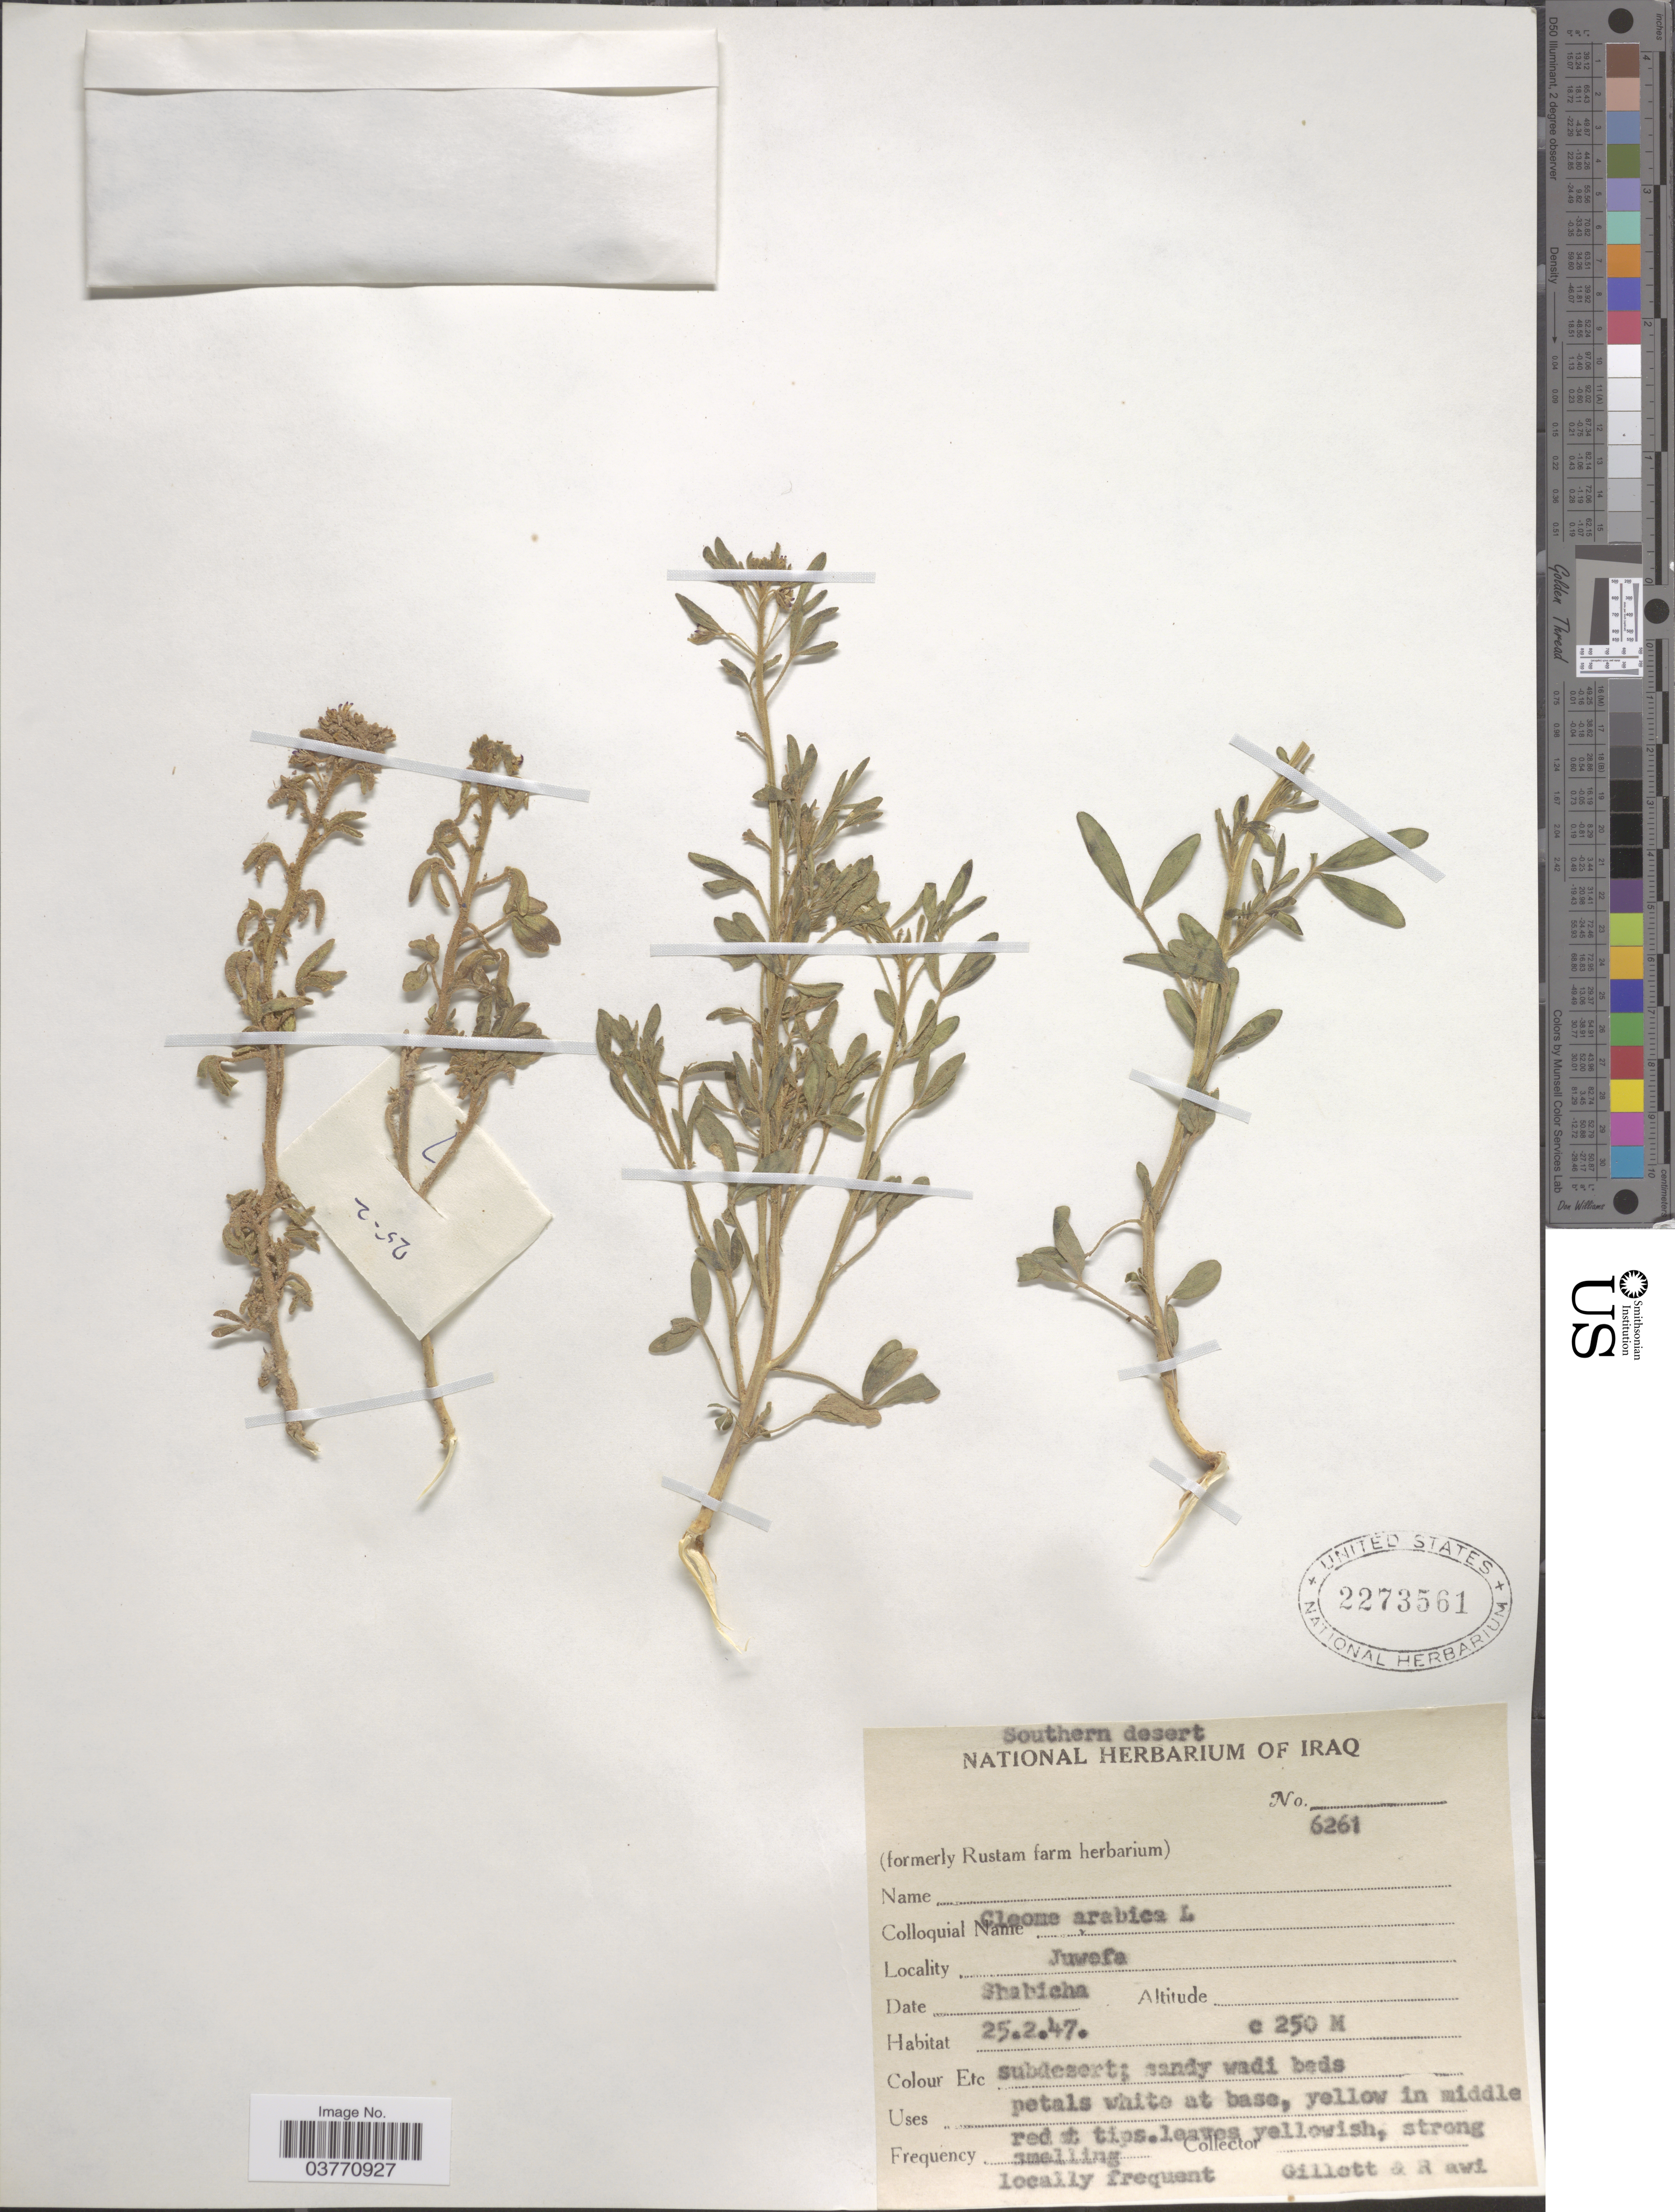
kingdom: Plantae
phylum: Tracheophyta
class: Magnoliopsida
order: Brassicales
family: Cleomaceae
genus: Cleome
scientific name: Cleome arabica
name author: L.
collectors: Gillett, -- & -. Rawi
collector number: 6261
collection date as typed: Transcribed d/m/y: 25/2/47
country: Iraq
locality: Southern desert. Juwefa. Shabicha.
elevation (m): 250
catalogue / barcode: US 2273561